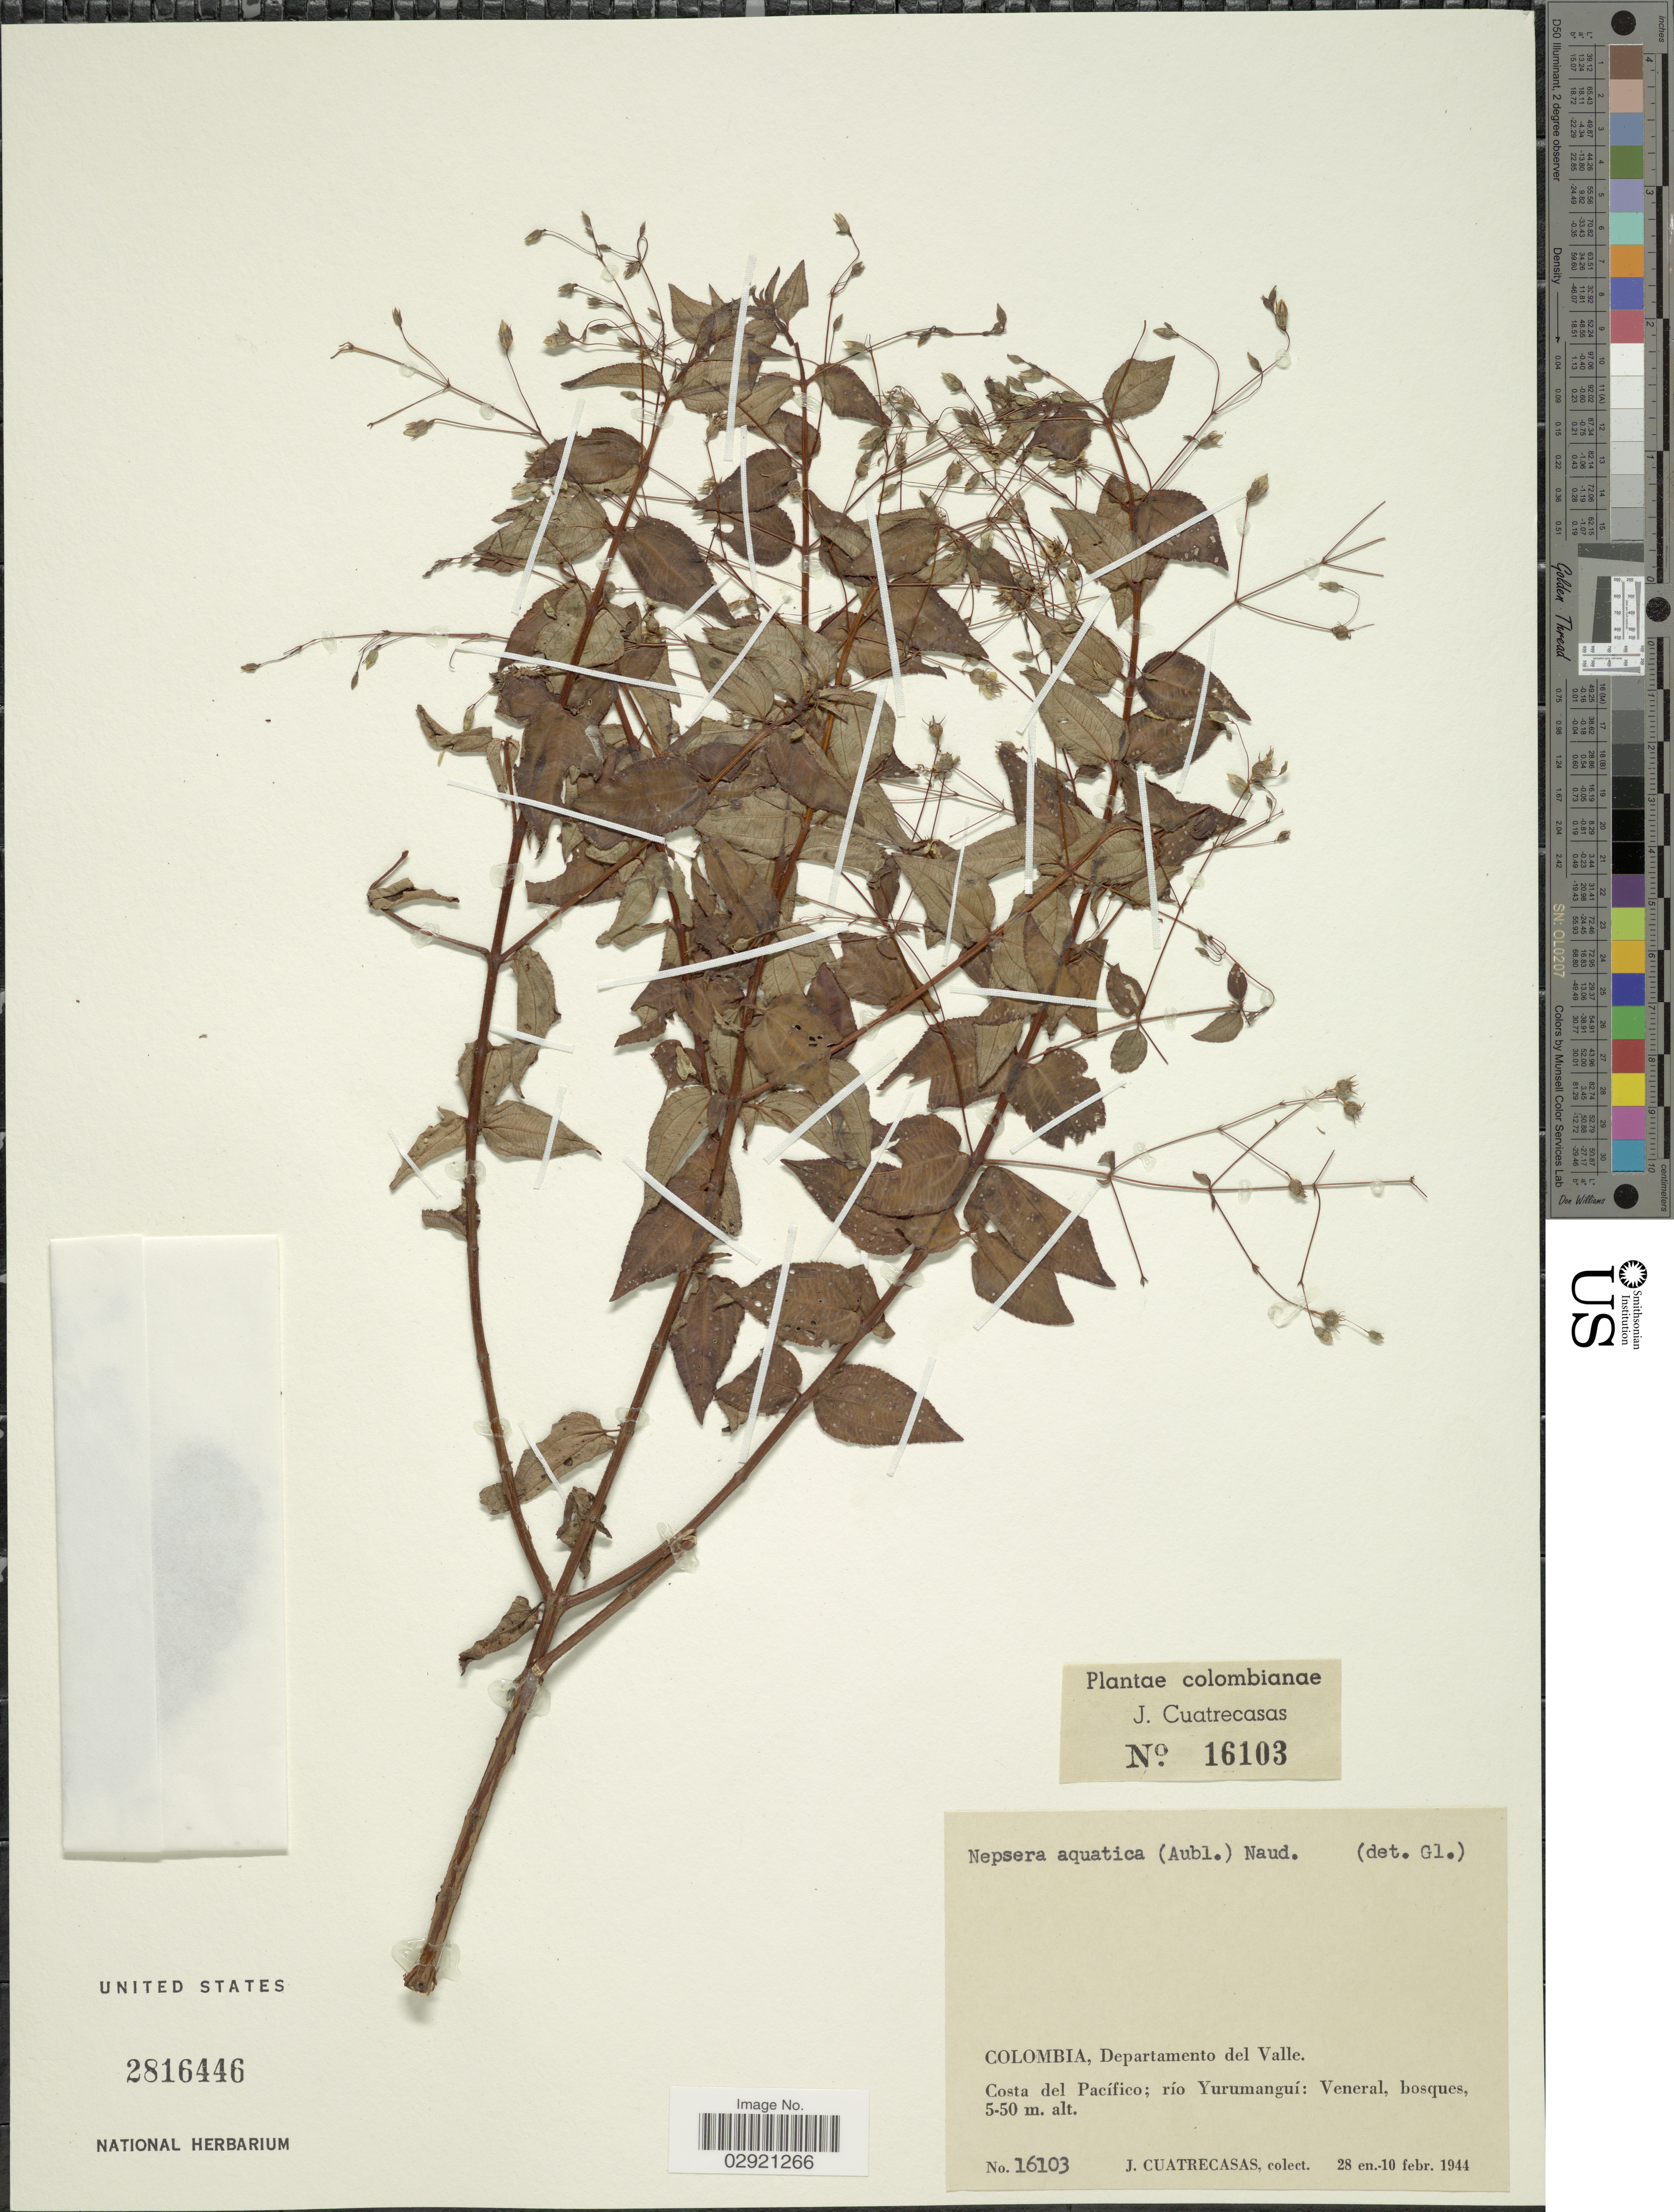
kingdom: Plantae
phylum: Tracheophyta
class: Magnoliopsida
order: Myrtales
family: Melastomataceae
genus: Nepsera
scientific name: Nepsera aquatica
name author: (Aubl.) Naudin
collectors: J. Cuatrecasas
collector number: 16103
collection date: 1944-02-10/1944-02-28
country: Colombia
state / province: Valle del Cauca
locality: Departamento del Valle. Costa del Pacífico; río Yurumanguí.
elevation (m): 5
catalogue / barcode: US 2816446